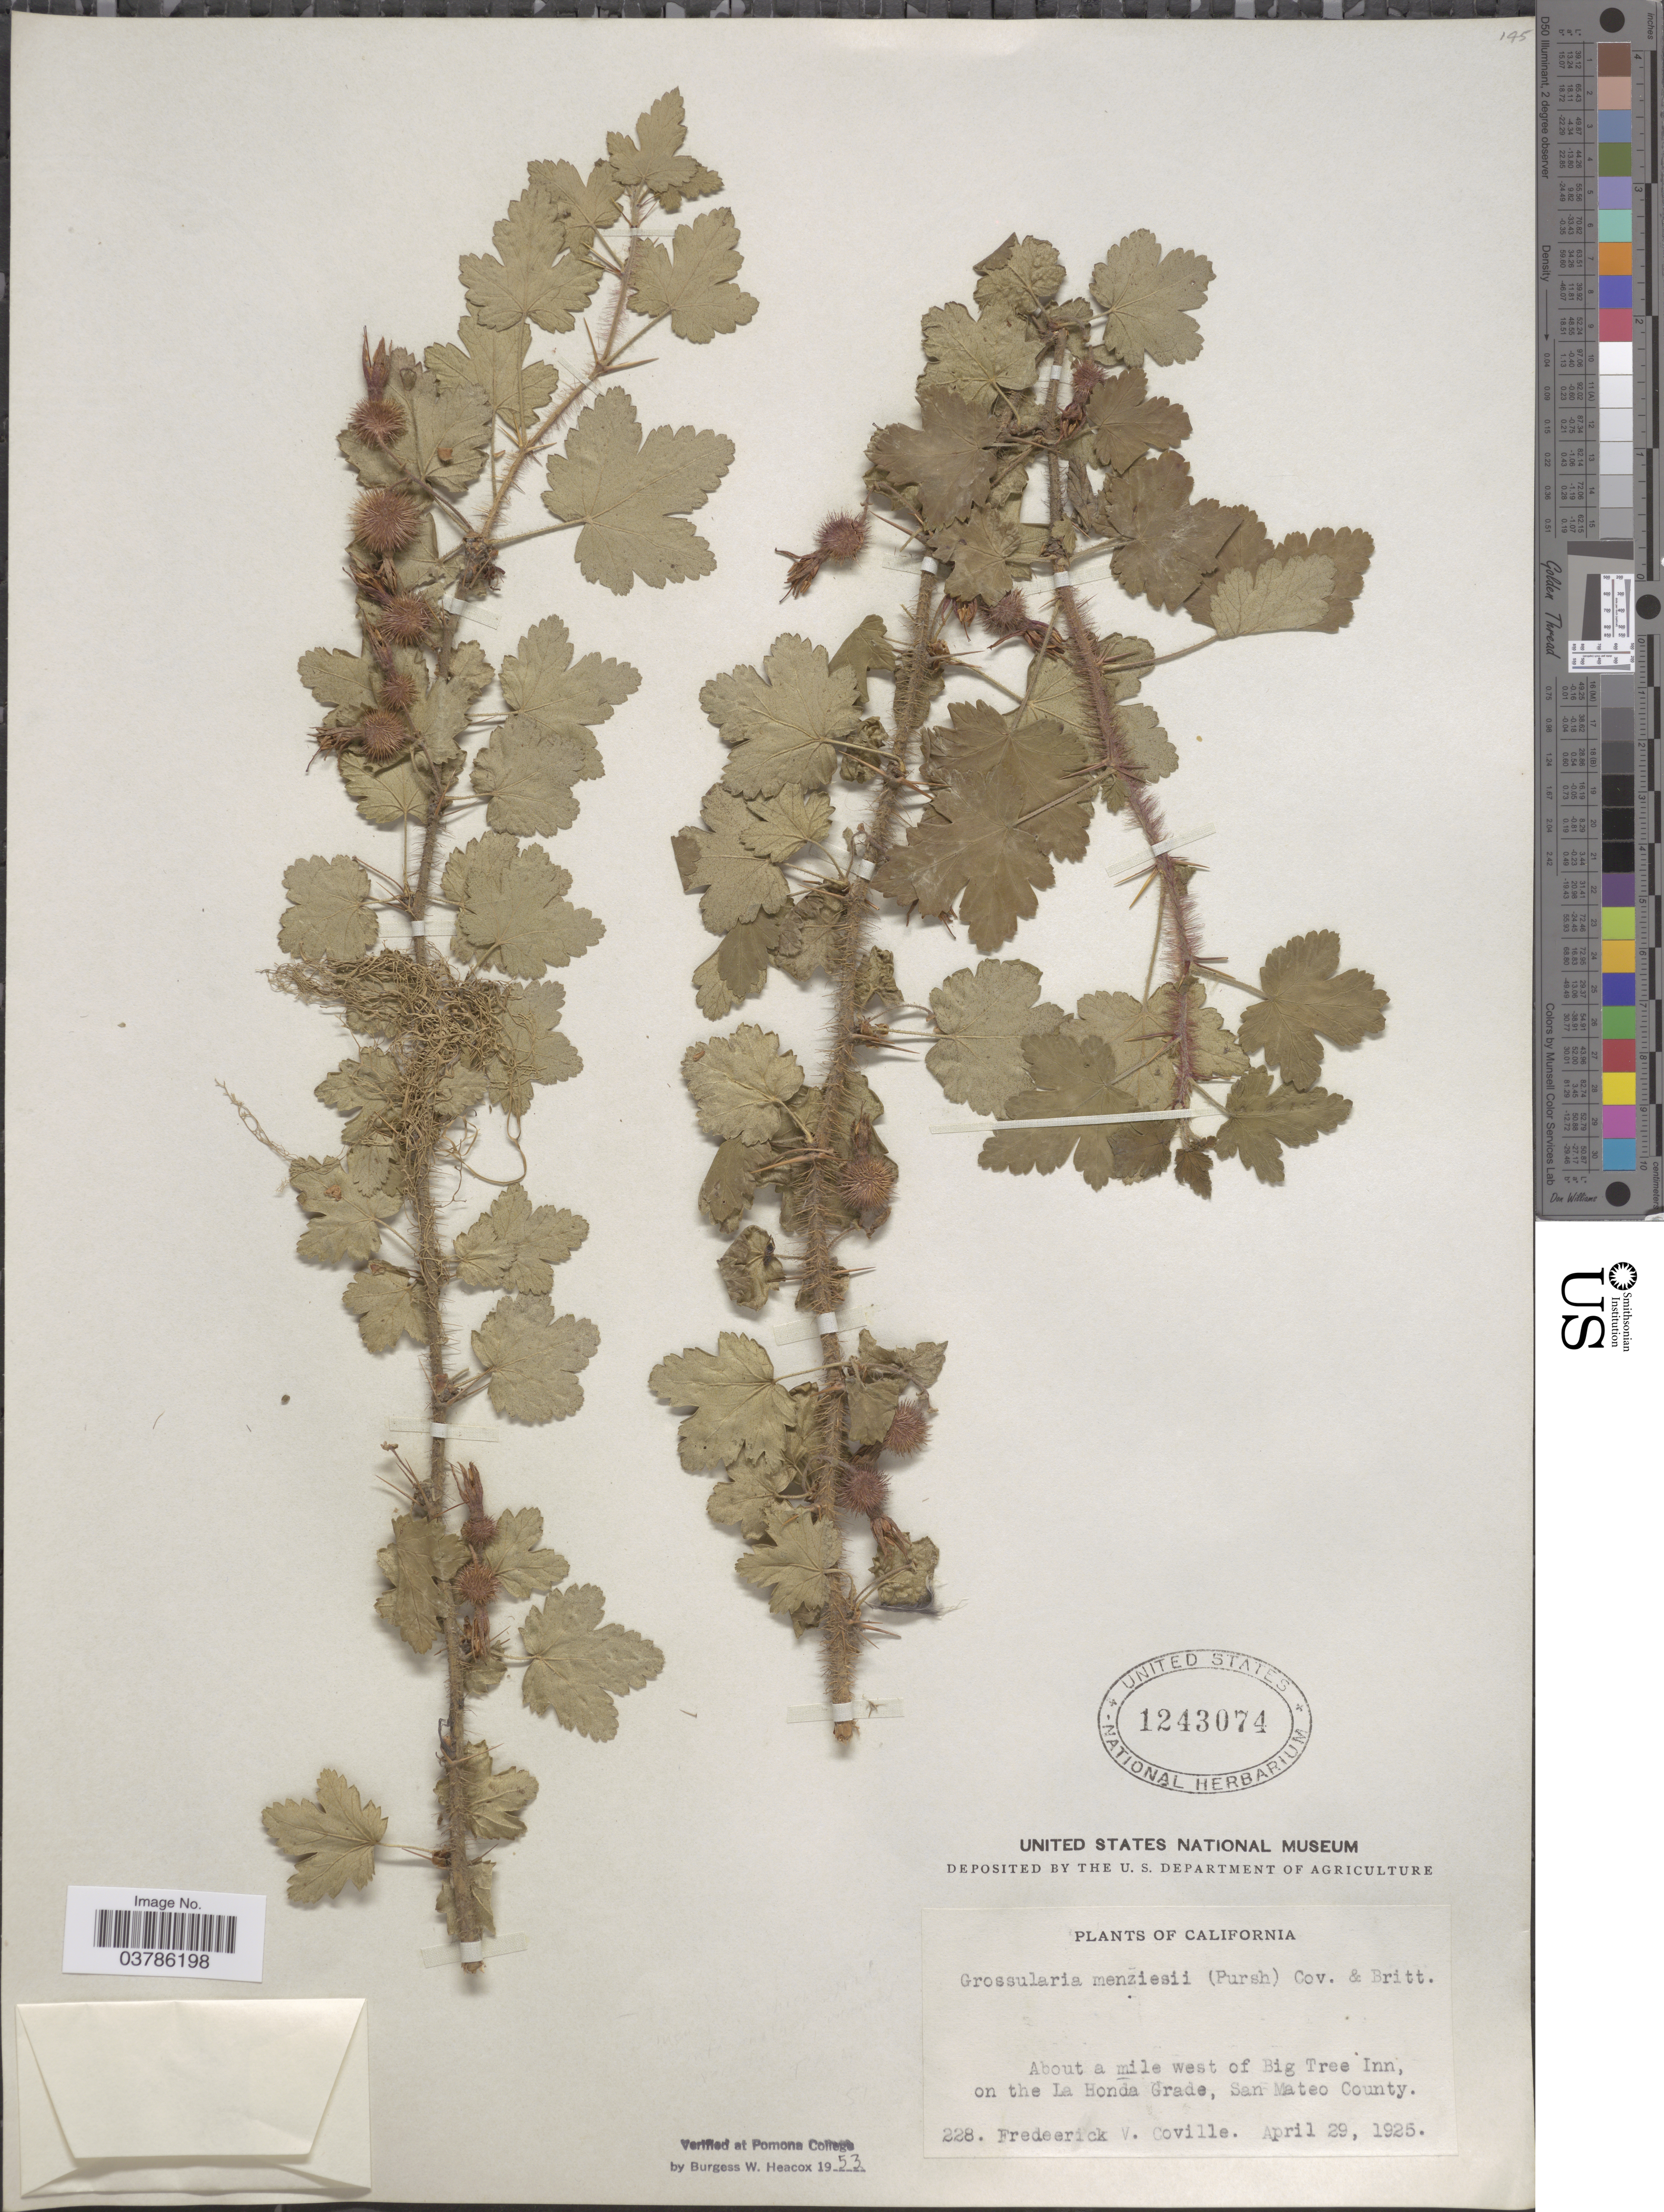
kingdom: Plantae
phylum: Tracheophyta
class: Magnoliopsida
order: Saxifragales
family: Grossulariaceae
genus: Ribes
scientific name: Ribes menziesii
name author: Pursh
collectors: F. V. Coville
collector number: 228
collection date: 1925-04-29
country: United States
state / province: California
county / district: San Mateo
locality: About a mile west of Big Tree Inn, on the La Honda Grade, San Mateo County.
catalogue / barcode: US 1243074